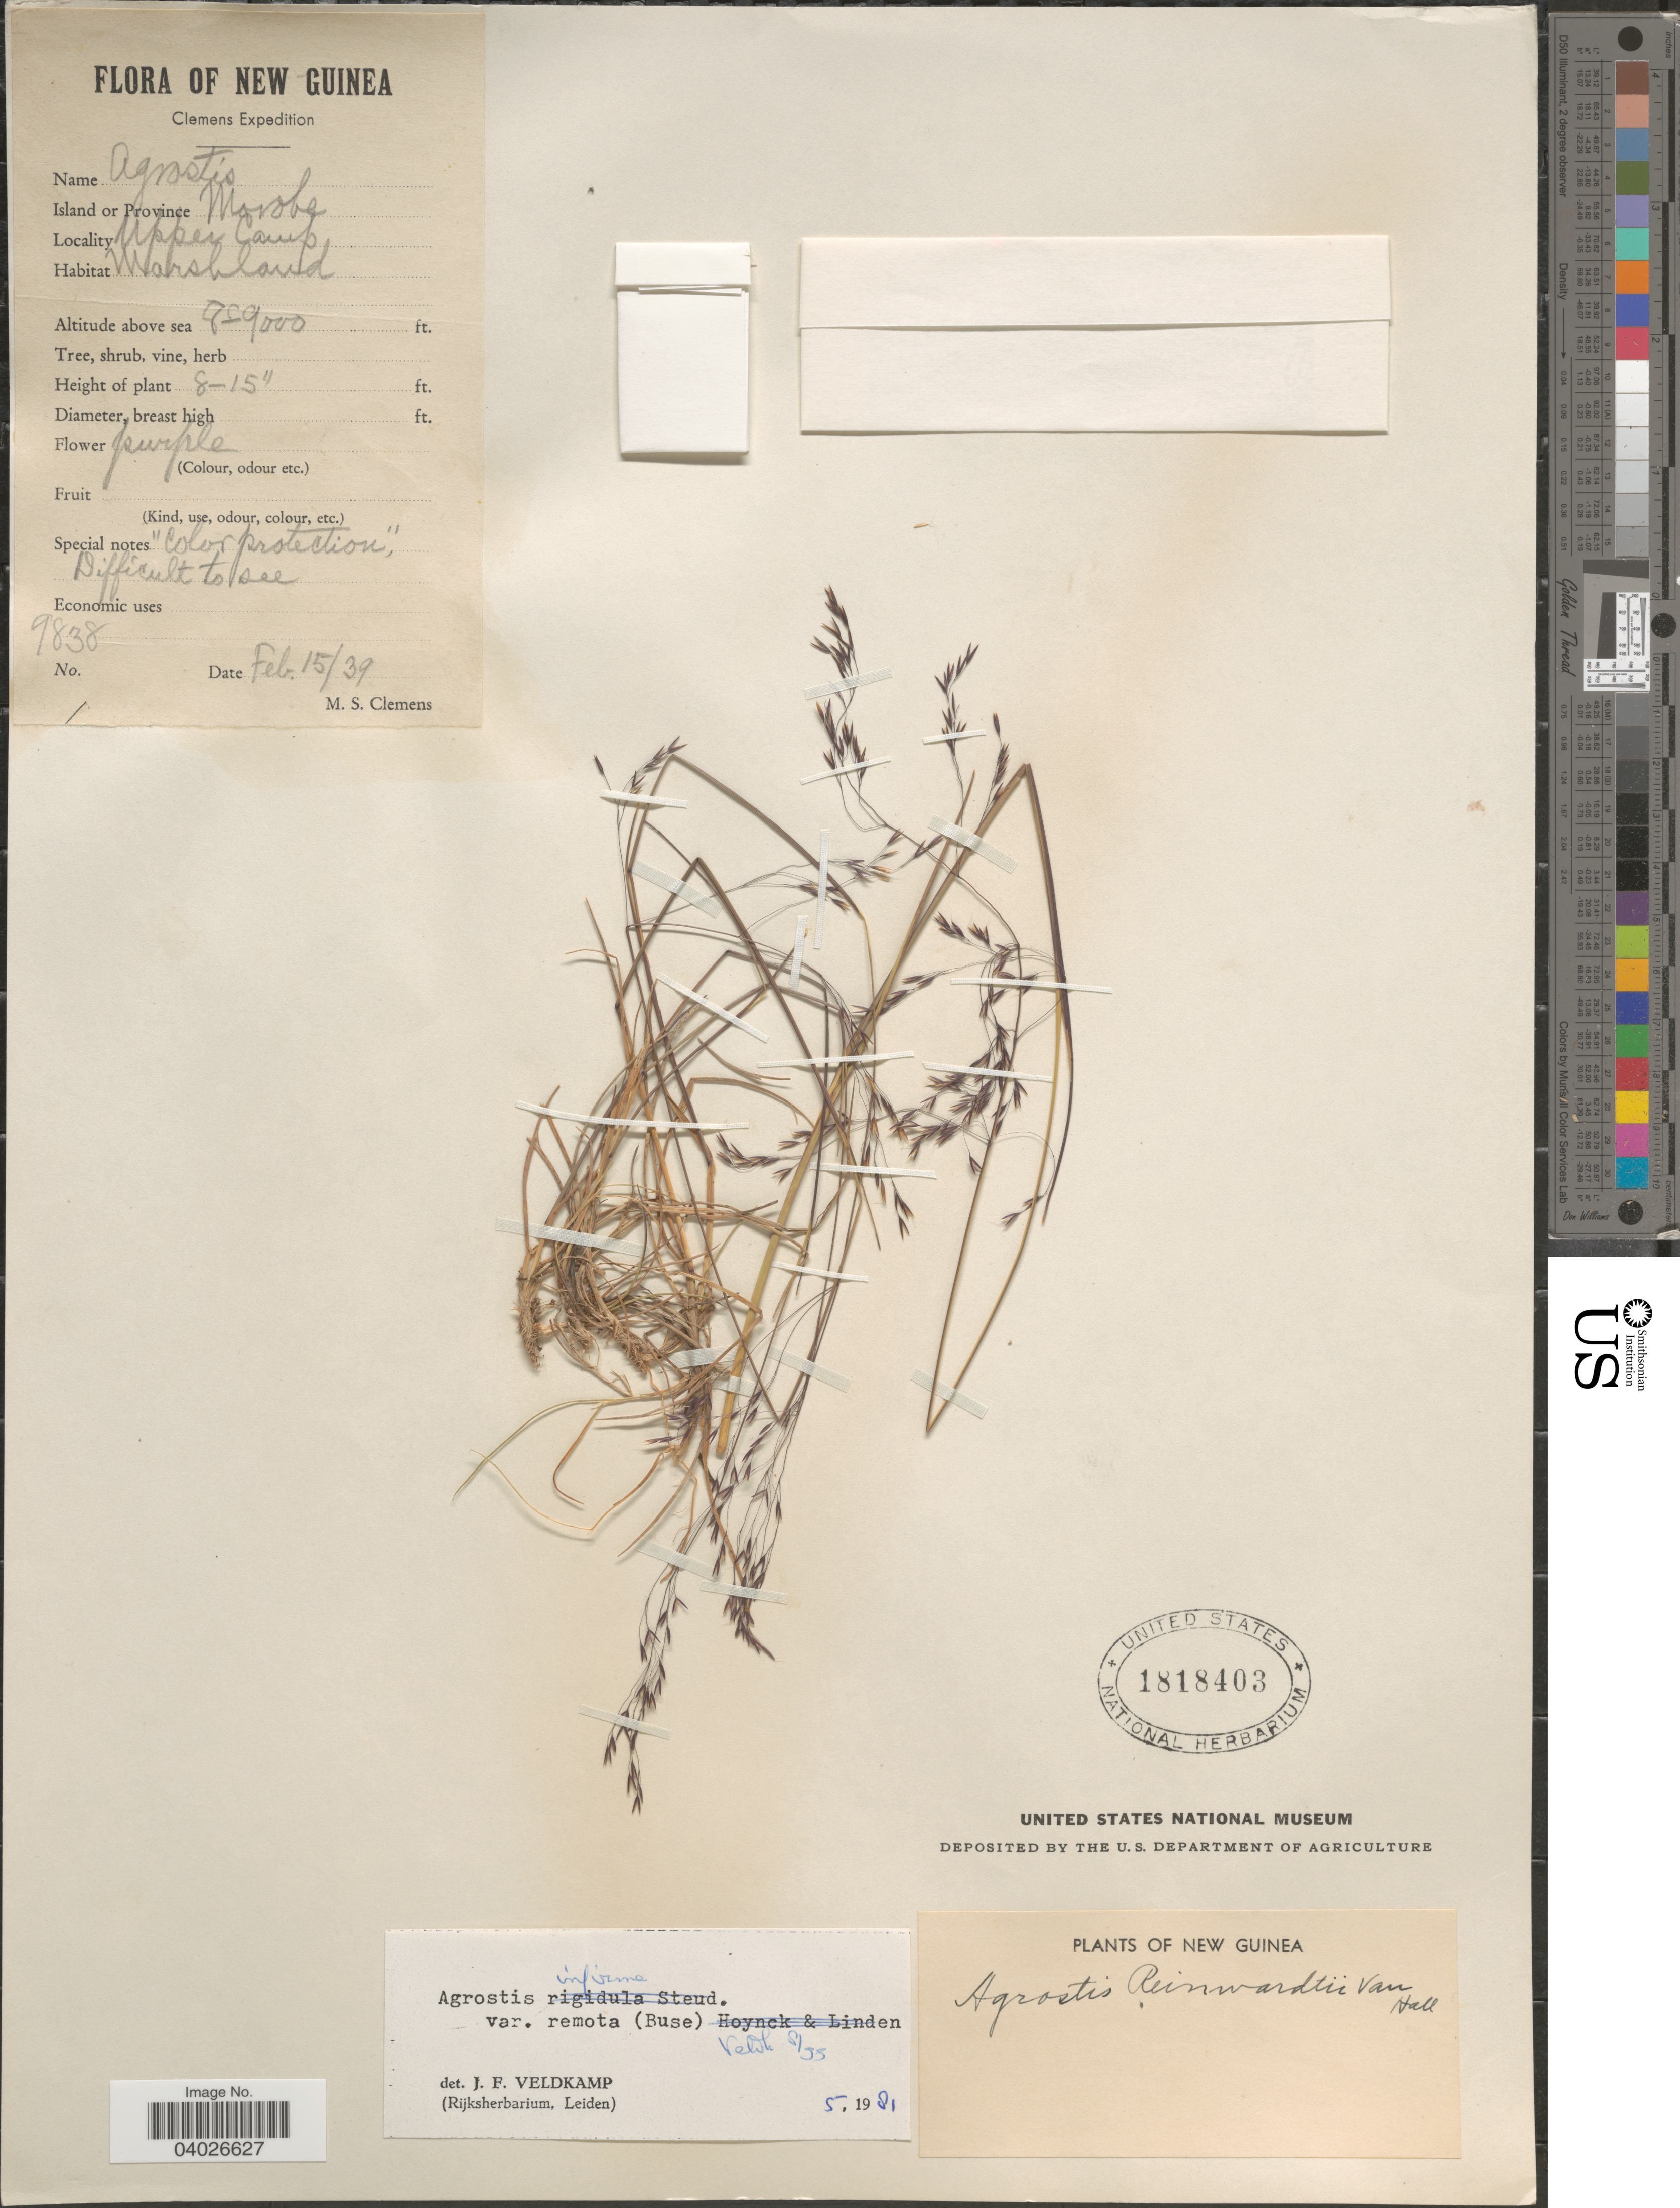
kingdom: Plantae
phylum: Tracheophyta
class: Liliopsida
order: Poales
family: Poaceae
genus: Agrostis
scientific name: Agrostis infirma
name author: Büse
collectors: M. S. Clemens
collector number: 9838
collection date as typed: Transcribed d/m/y: 15/2/39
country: Papua New Guinea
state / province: Morobe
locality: New Guinea. Island or Province Morobe. Upper Camp.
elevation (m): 2438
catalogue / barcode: US 1818403